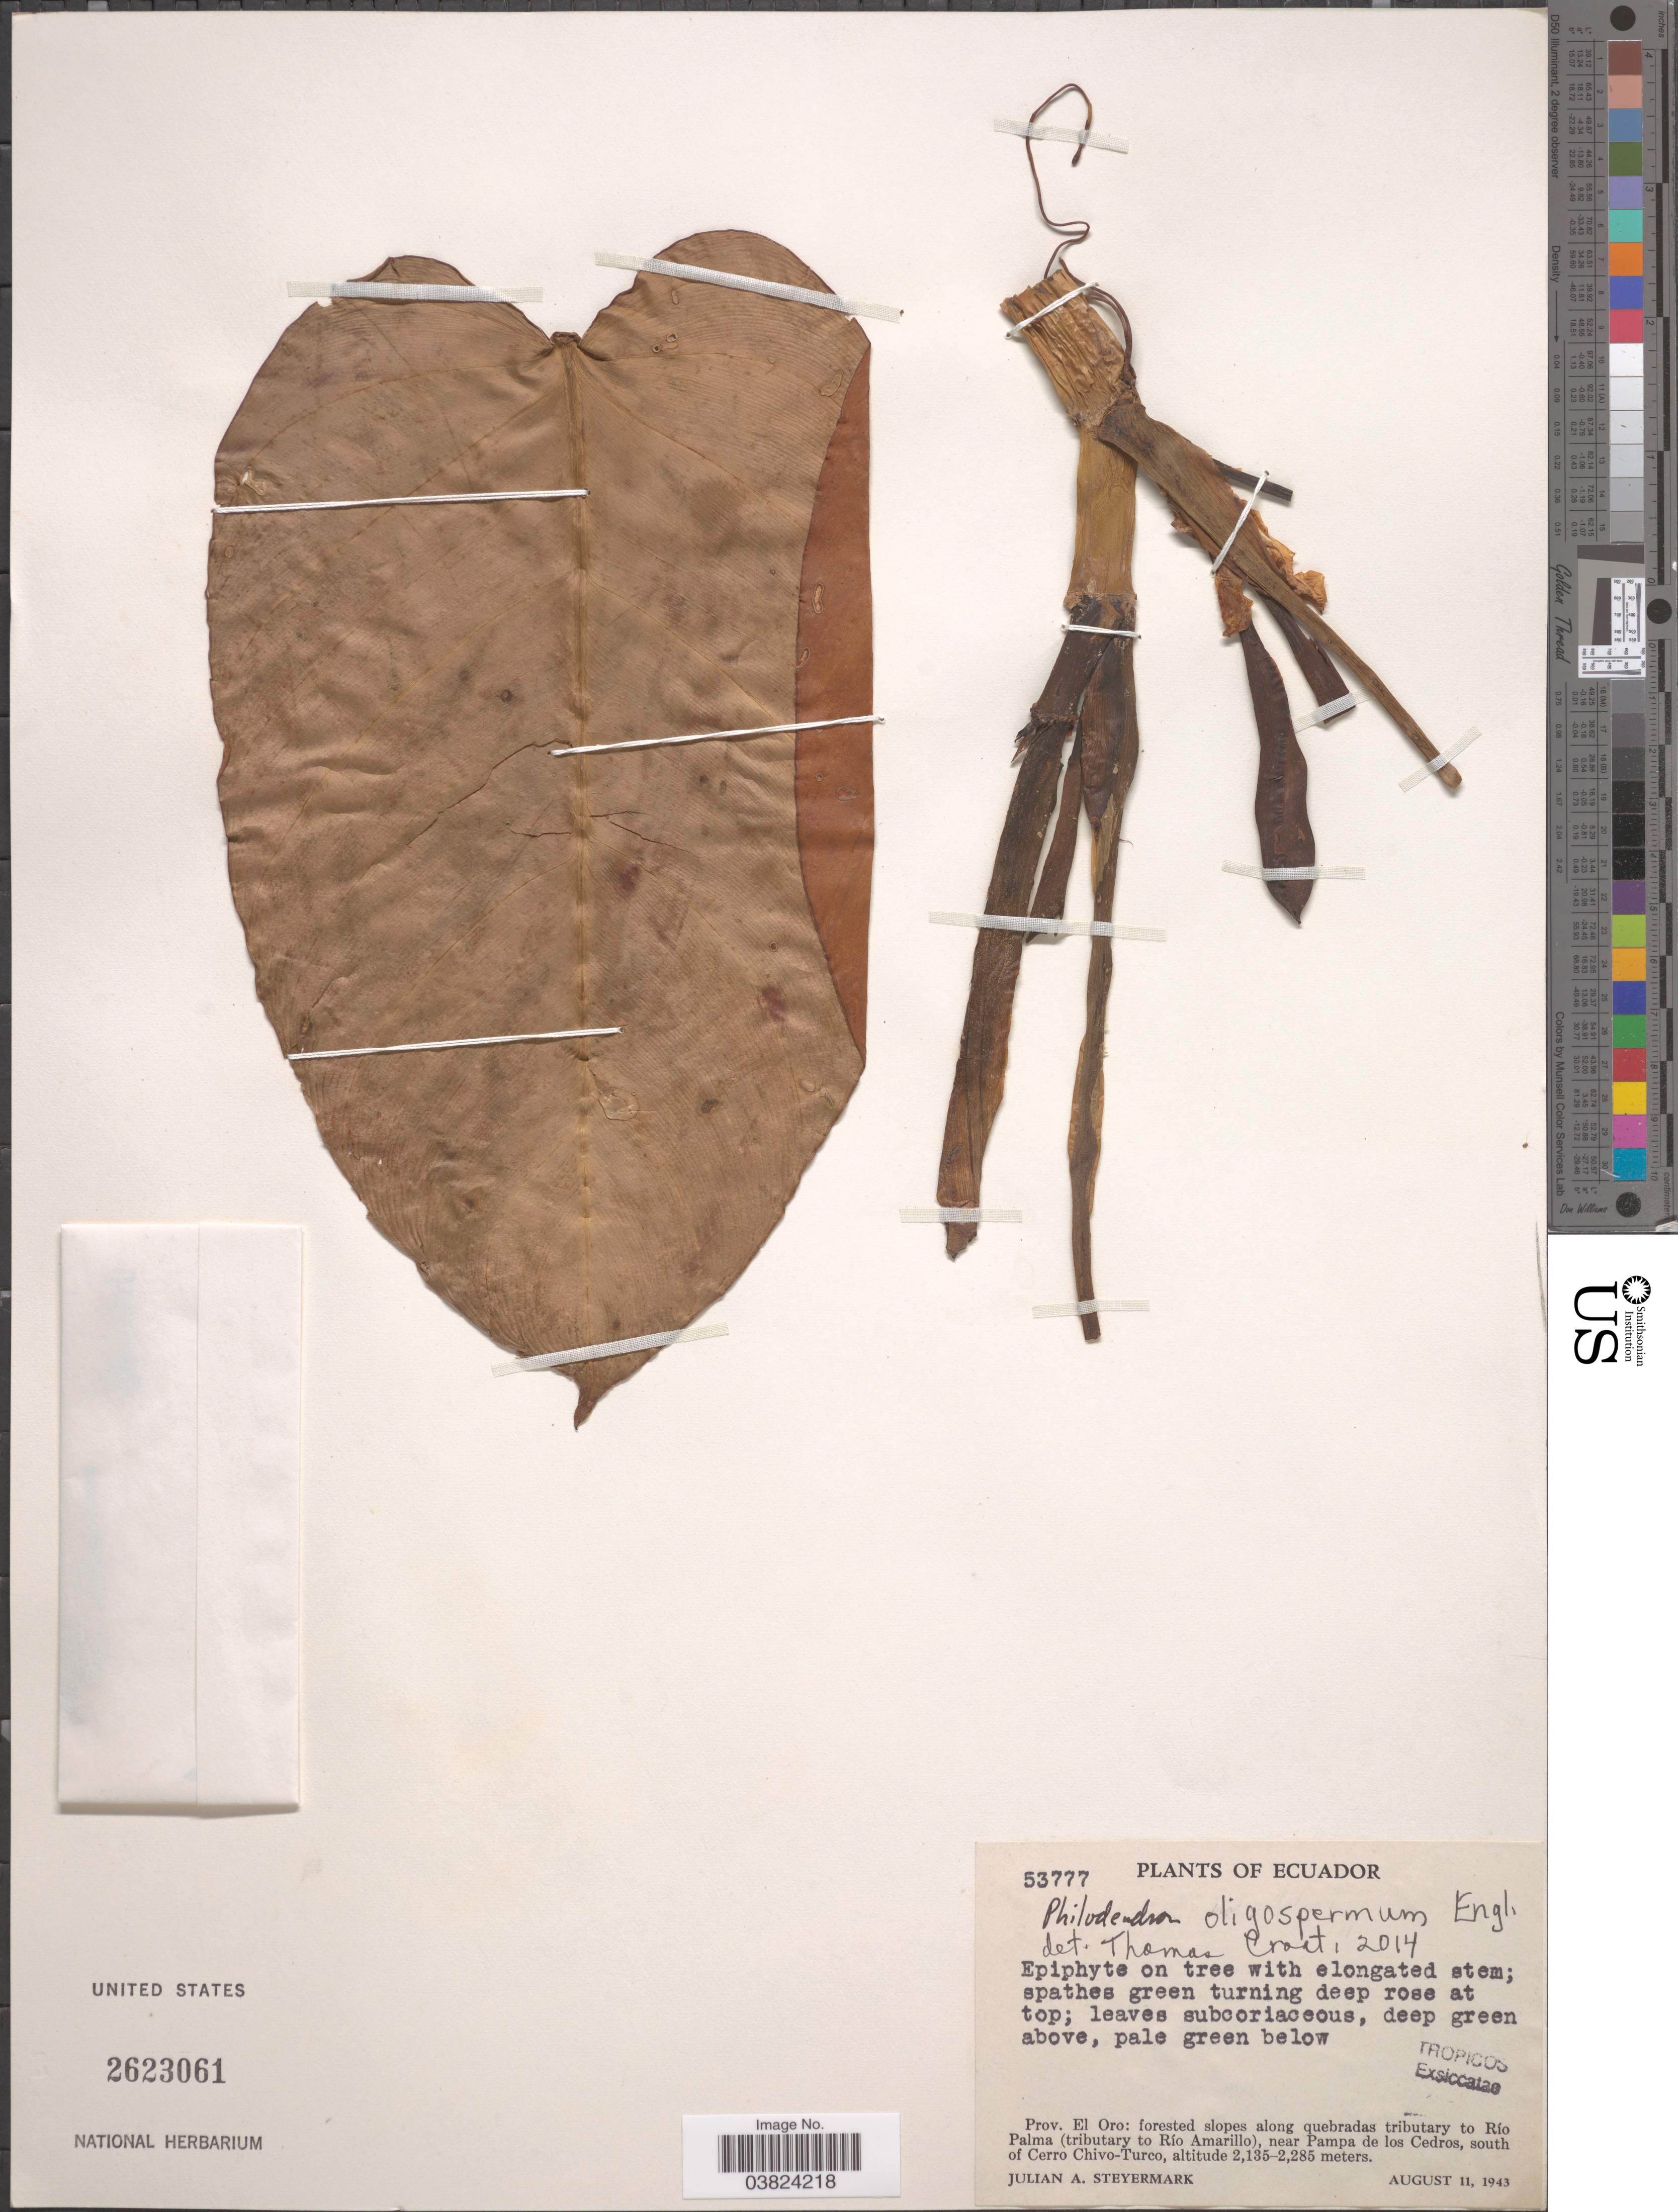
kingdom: Plantae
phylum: Tracheophyta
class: Liliopsida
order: Alismatales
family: Araceae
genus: Philodendron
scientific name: Philodendron oligospermum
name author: Engl.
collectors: J. Steyermark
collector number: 53777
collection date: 1943-08-11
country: Ecuador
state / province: El Oro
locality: Forested slopes along quebradas tributary to Río Palma (tributary to Río Amarillo), near Pampa de los Cedros, south of Cerro Chivo-Turco.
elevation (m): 2135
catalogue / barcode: US 2623061